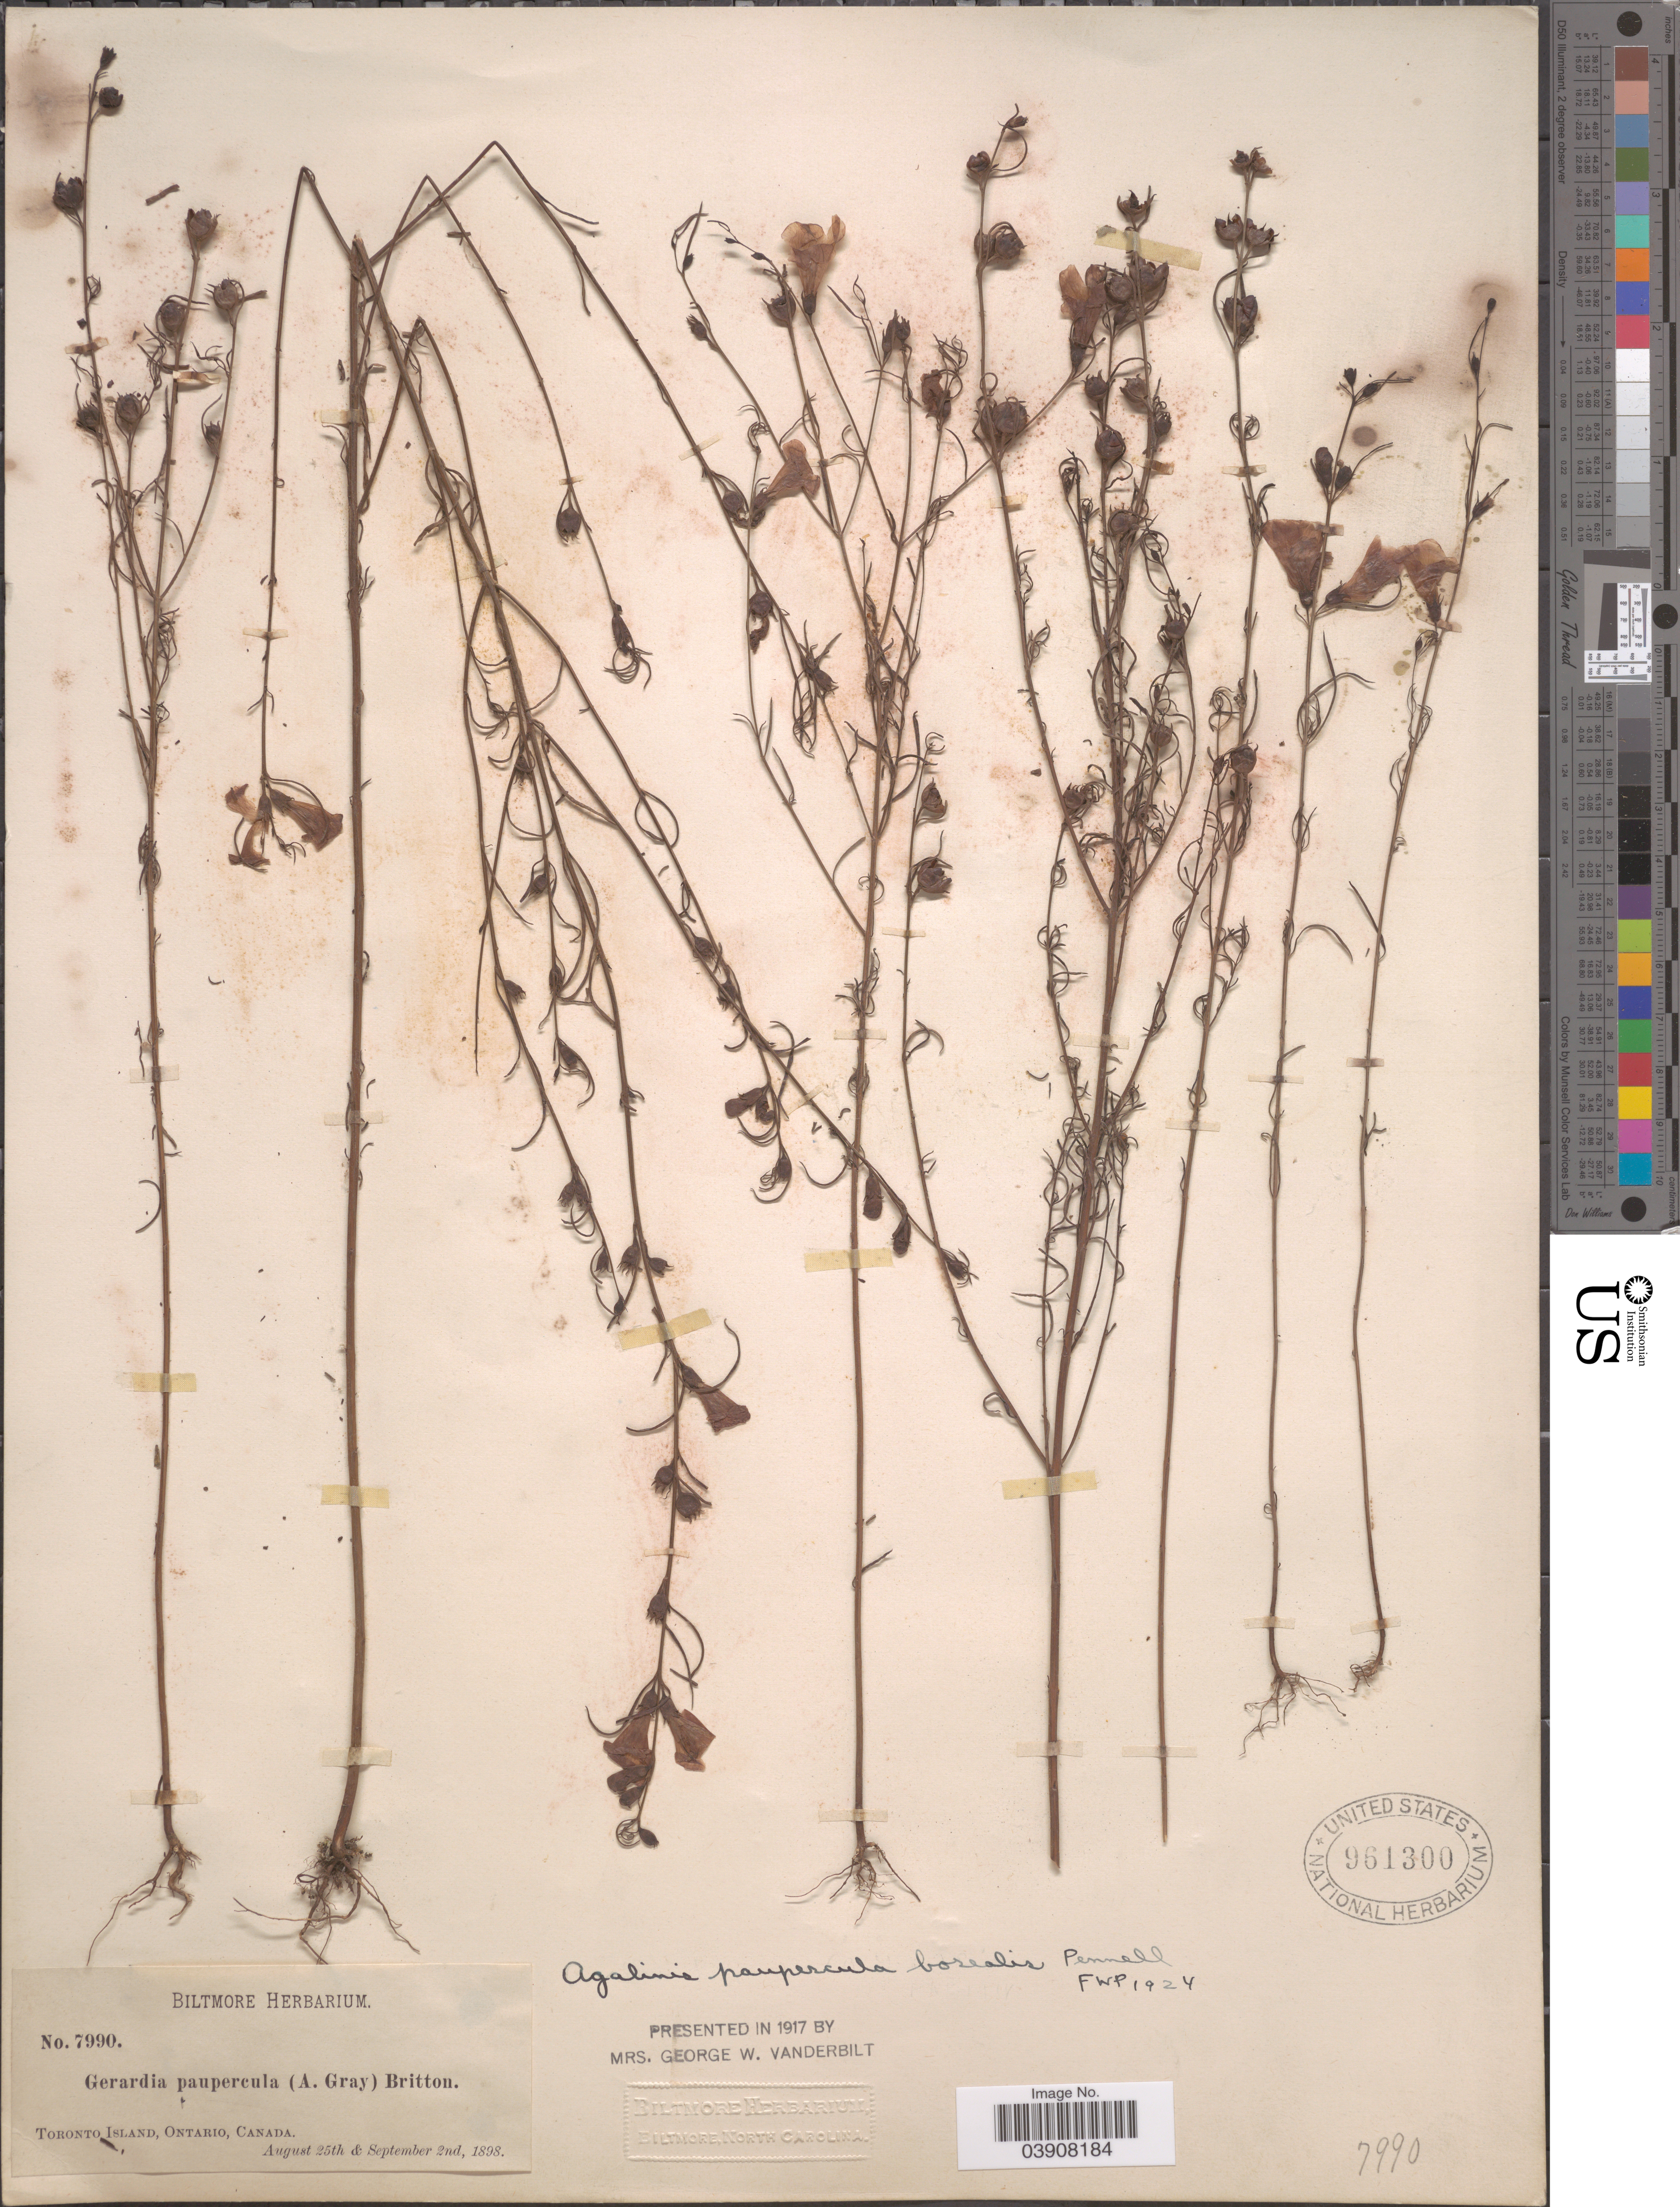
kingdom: Plantae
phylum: Tracheophyta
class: Magnoliopsida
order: Lamiales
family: Orobanchaceae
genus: Agalinis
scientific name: Agalinis paupercula var. borealis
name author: Pennell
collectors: ex herb. Biltmore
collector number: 7990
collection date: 1898-08-25/1898-09-02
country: Canada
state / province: Ontario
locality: Toronto Island.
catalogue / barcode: US 961300